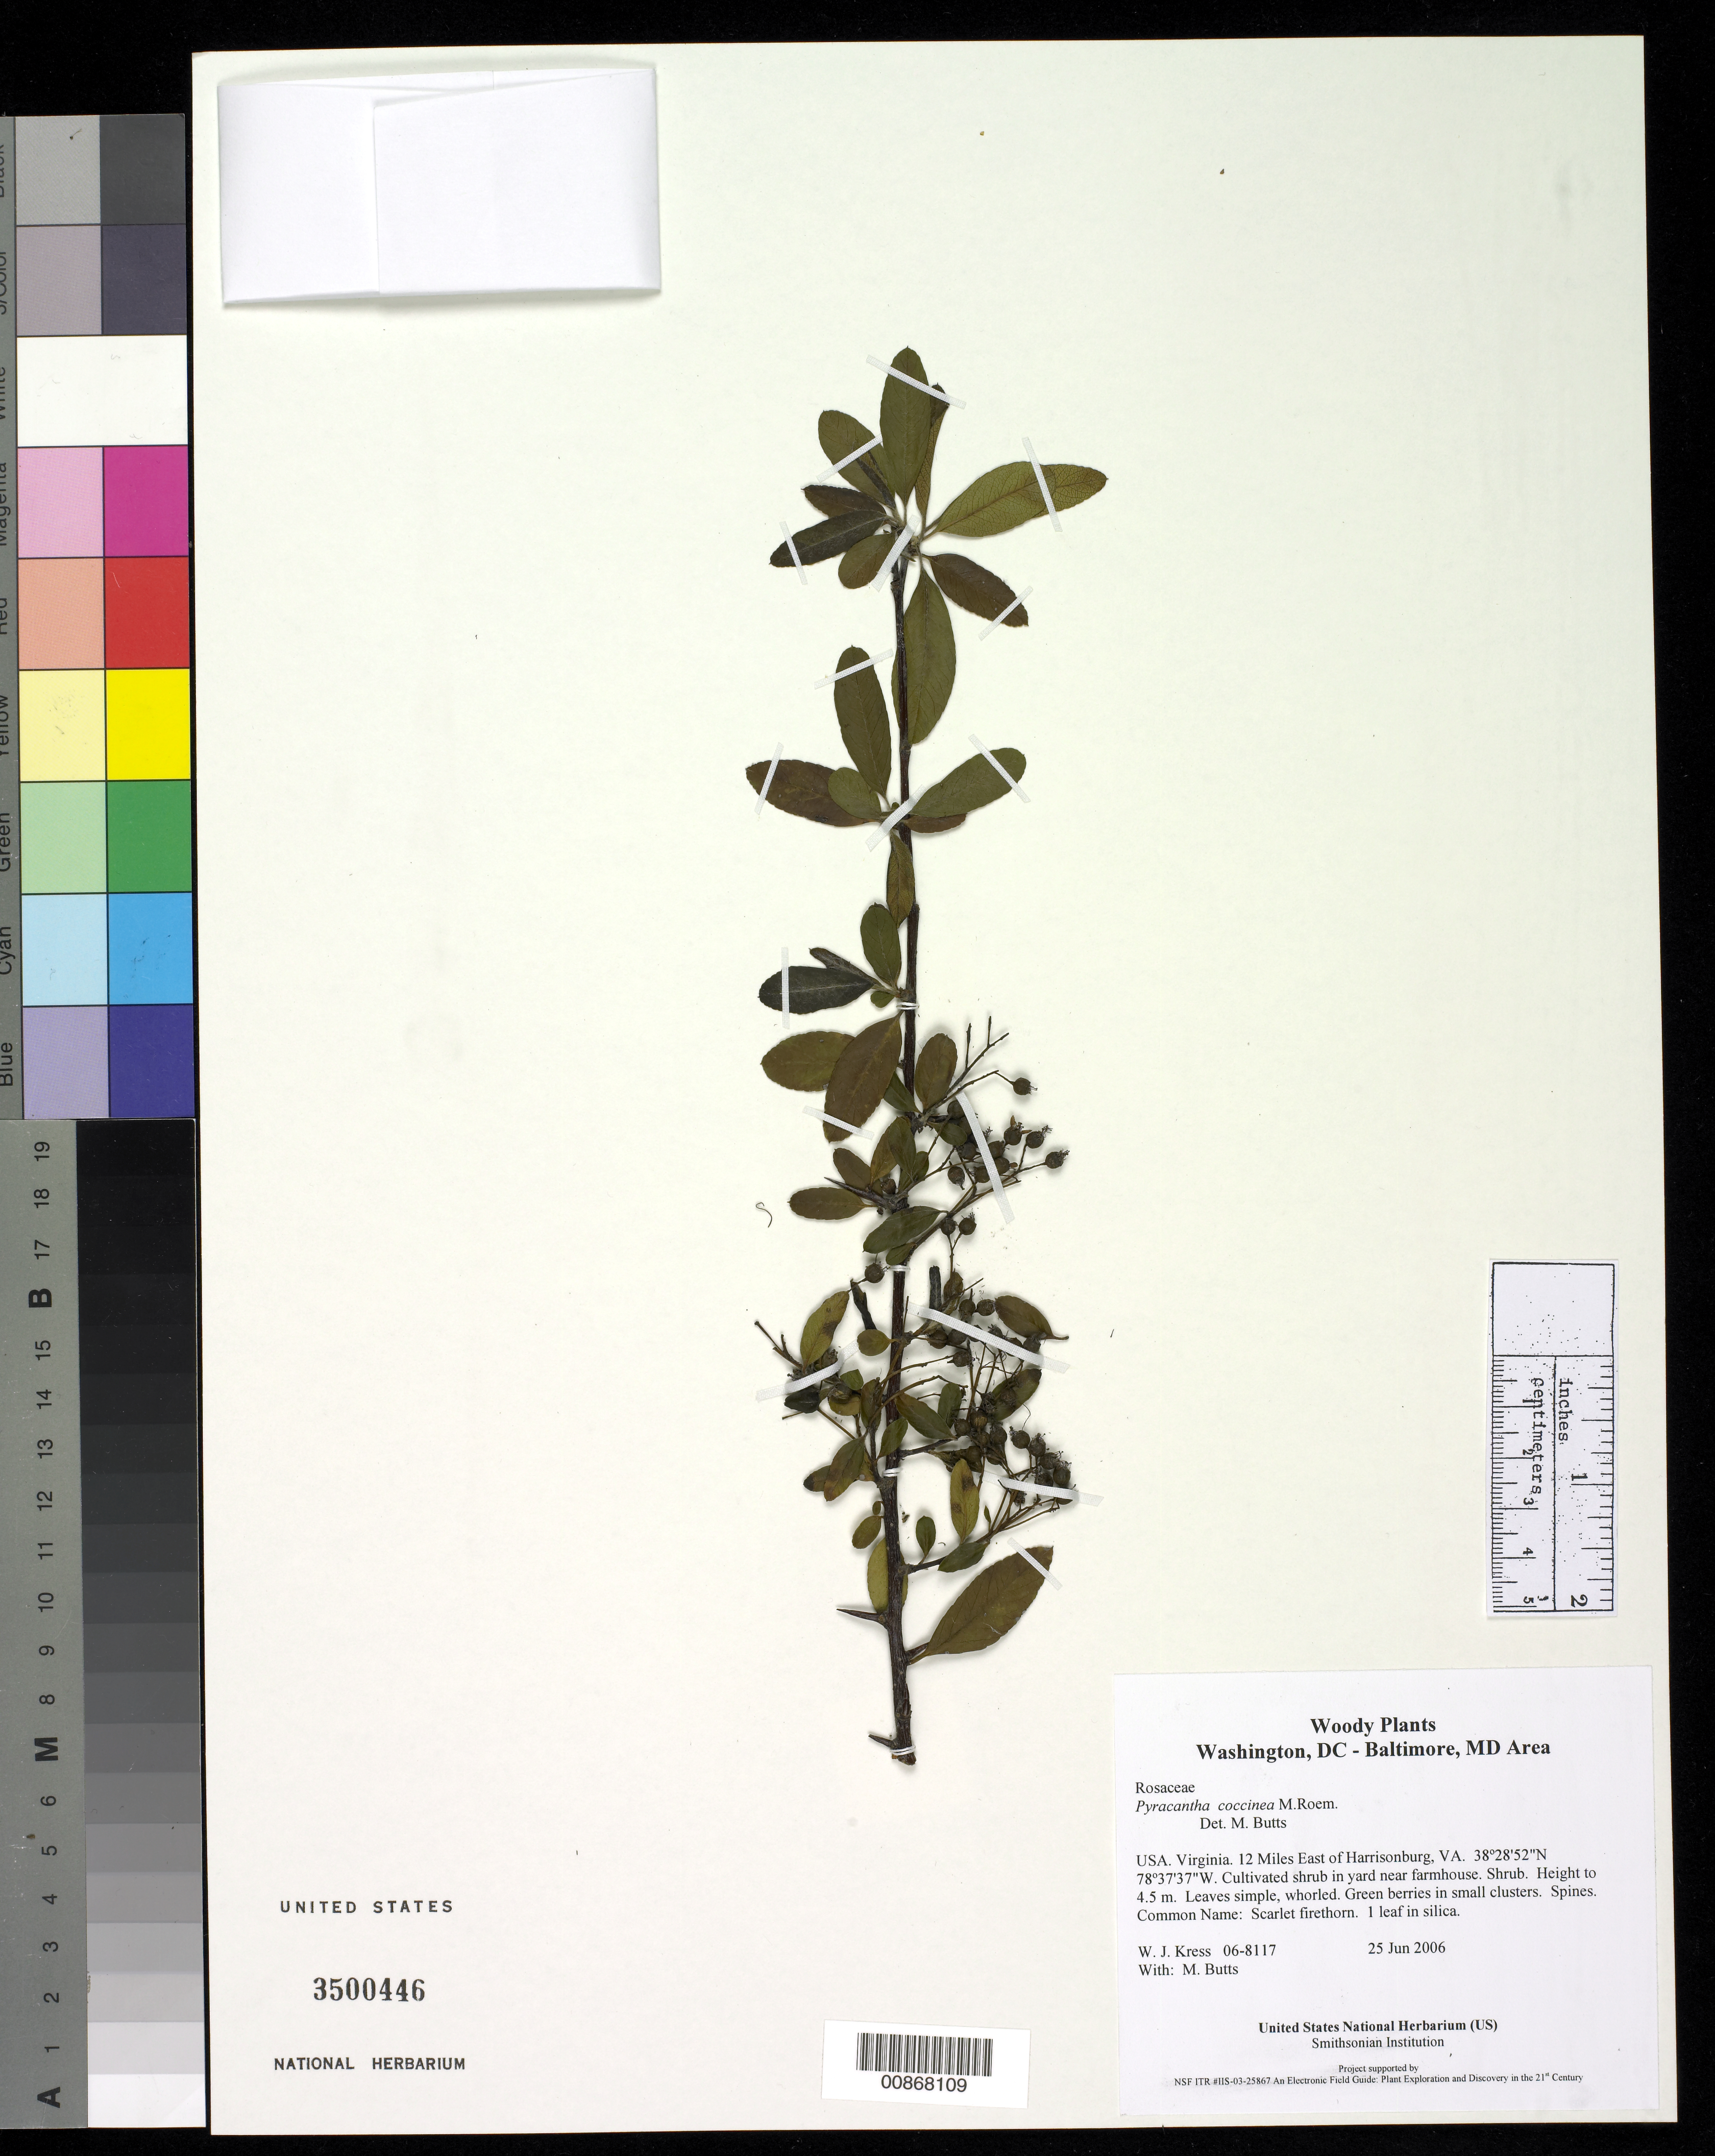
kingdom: Plantae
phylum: Tracheophyta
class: Magnoliopsida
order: Rosales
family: Rosaceae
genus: Pyracantha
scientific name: Pyracantha coccinea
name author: M. Roem.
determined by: Butts, M. B.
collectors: W. J. Kress & M. B. Butts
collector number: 06-8117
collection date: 2006-06-25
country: United States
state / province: Virginia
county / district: Rockingham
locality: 12 mi. E of Harrisonburg, VA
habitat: Cultivated shrub in yard near farmhouse.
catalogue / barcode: US 3500446